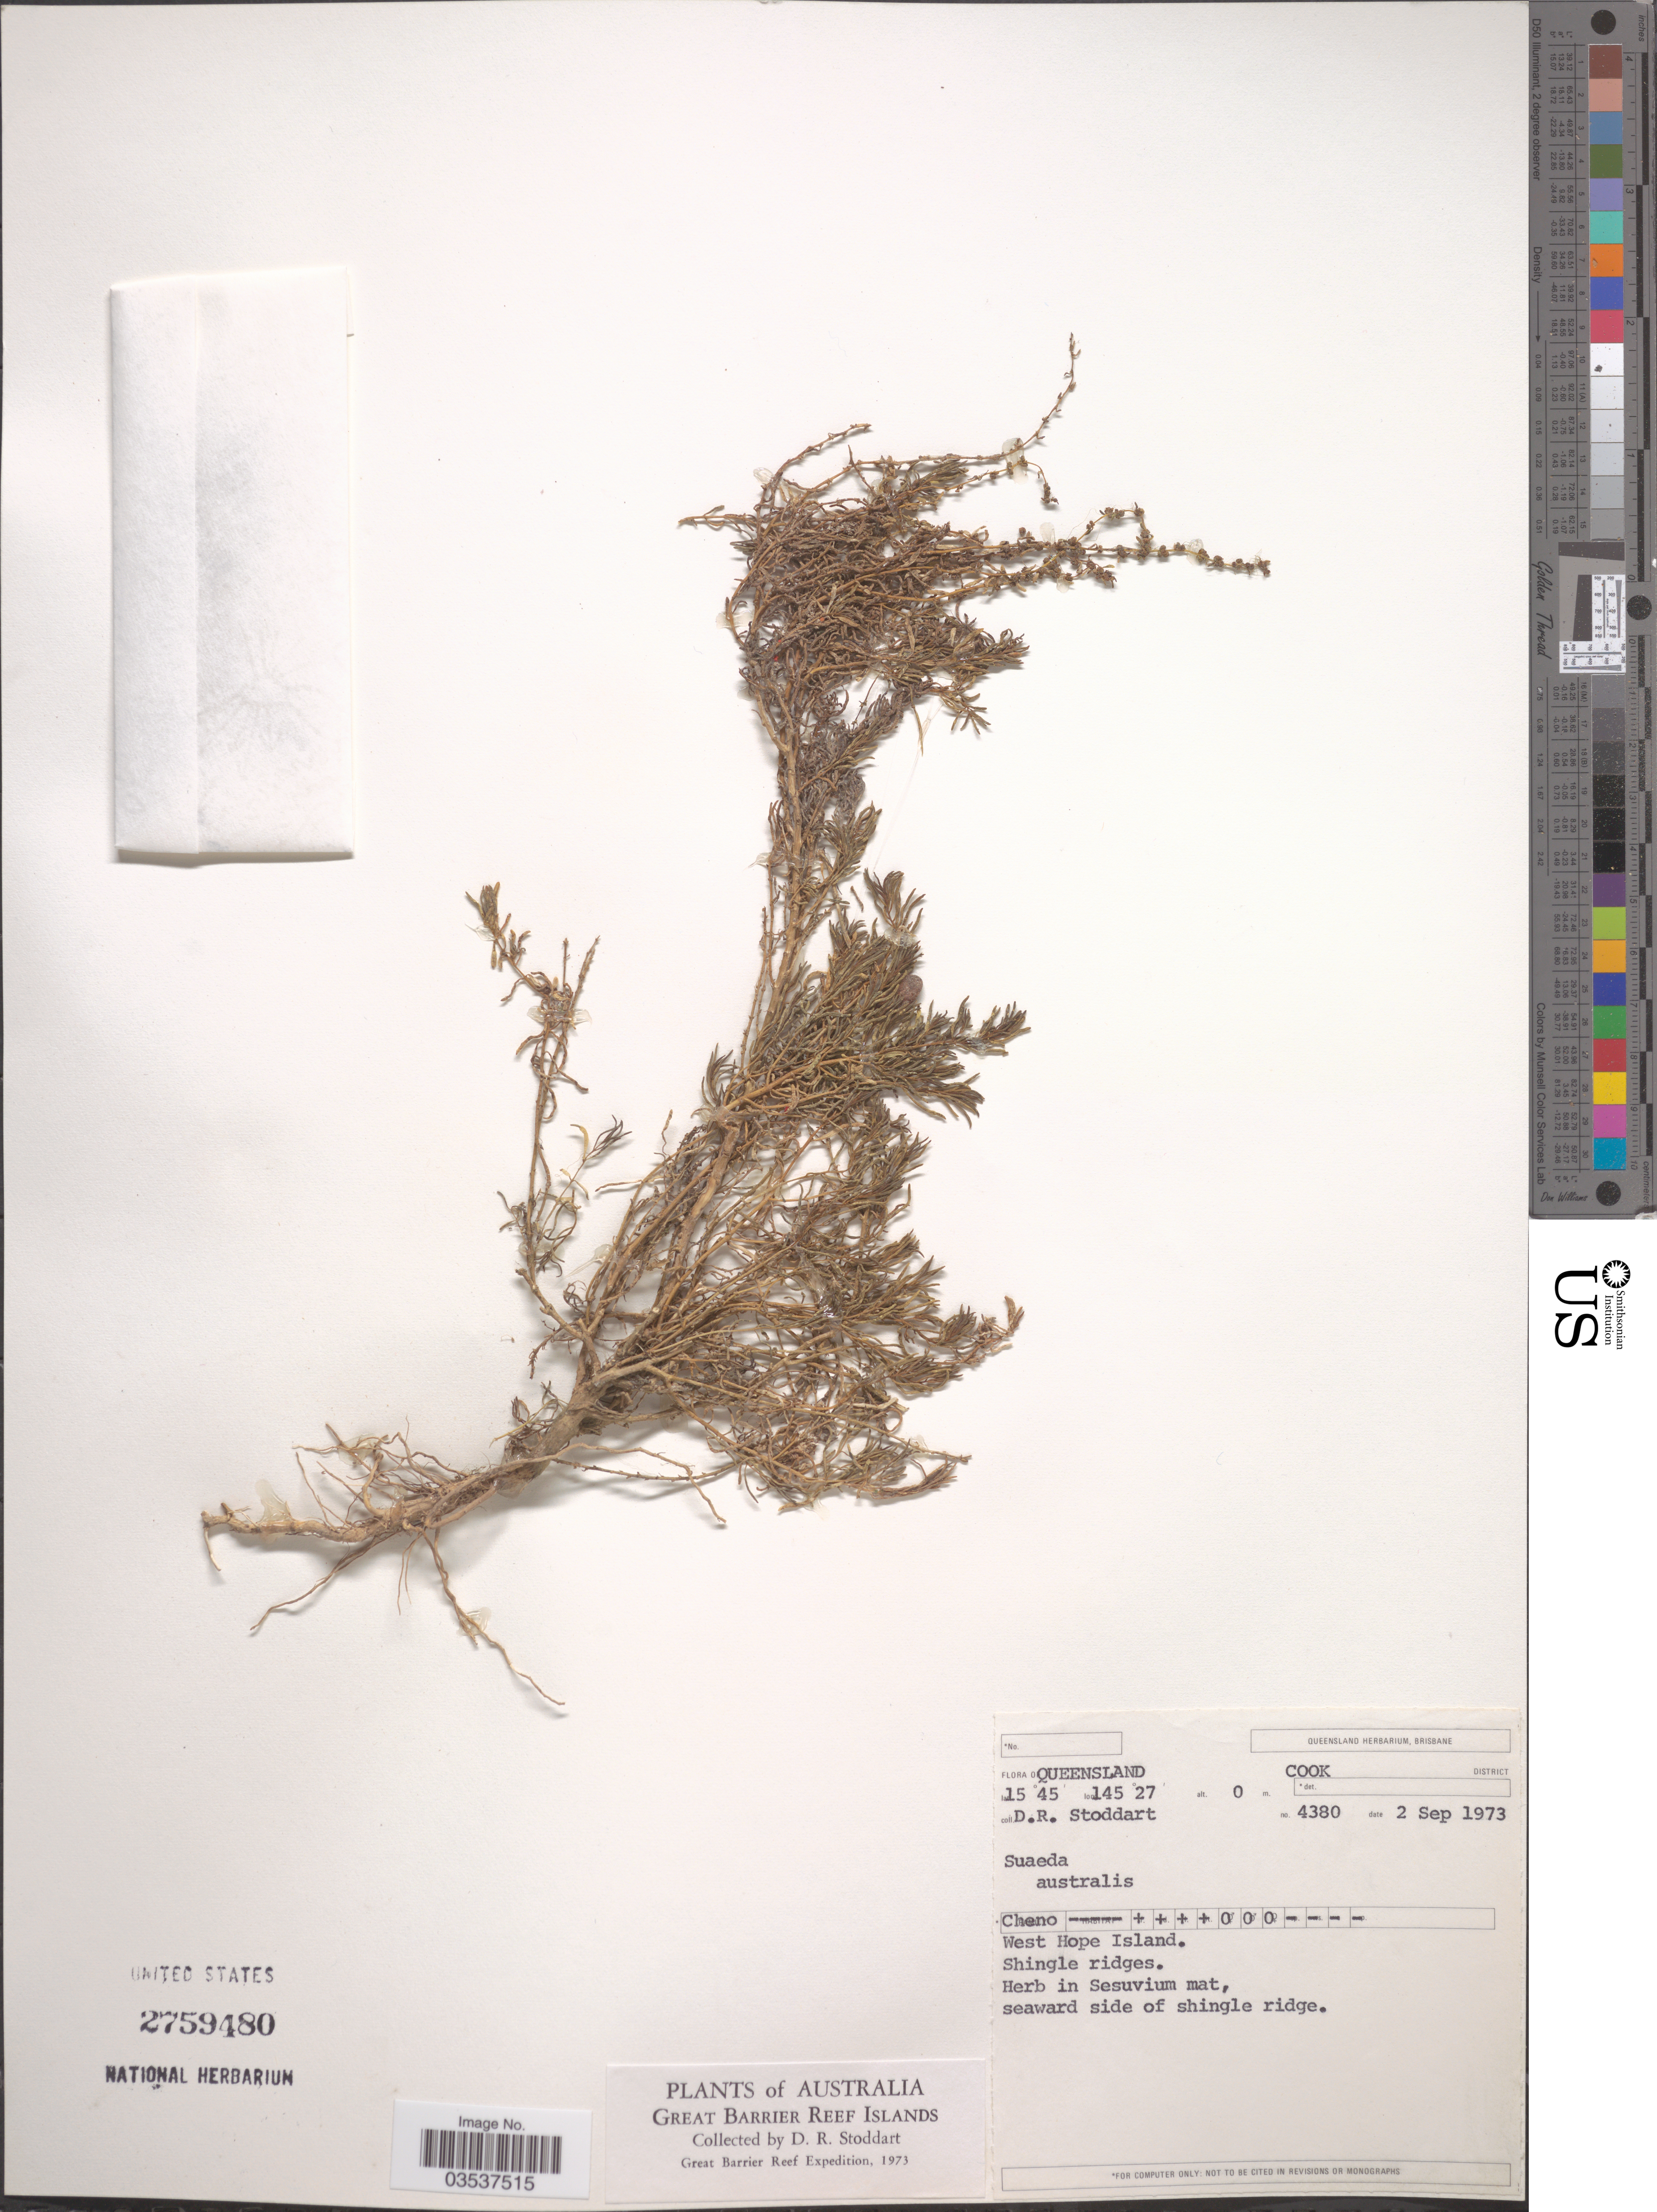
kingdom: Plantae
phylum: Tracheophyta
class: Magnoliopsida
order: Caryophyllales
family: Amaranthaceae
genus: Suaeda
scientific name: Suaeda australis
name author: (R. Br.) Moq.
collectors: D. R. Stoddart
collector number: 4380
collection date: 1973-09-02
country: Australia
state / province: Queensland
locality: Great Barrier Reef Islands. Cook District. West Hope Island.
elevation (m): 0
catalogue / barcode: US 2759480